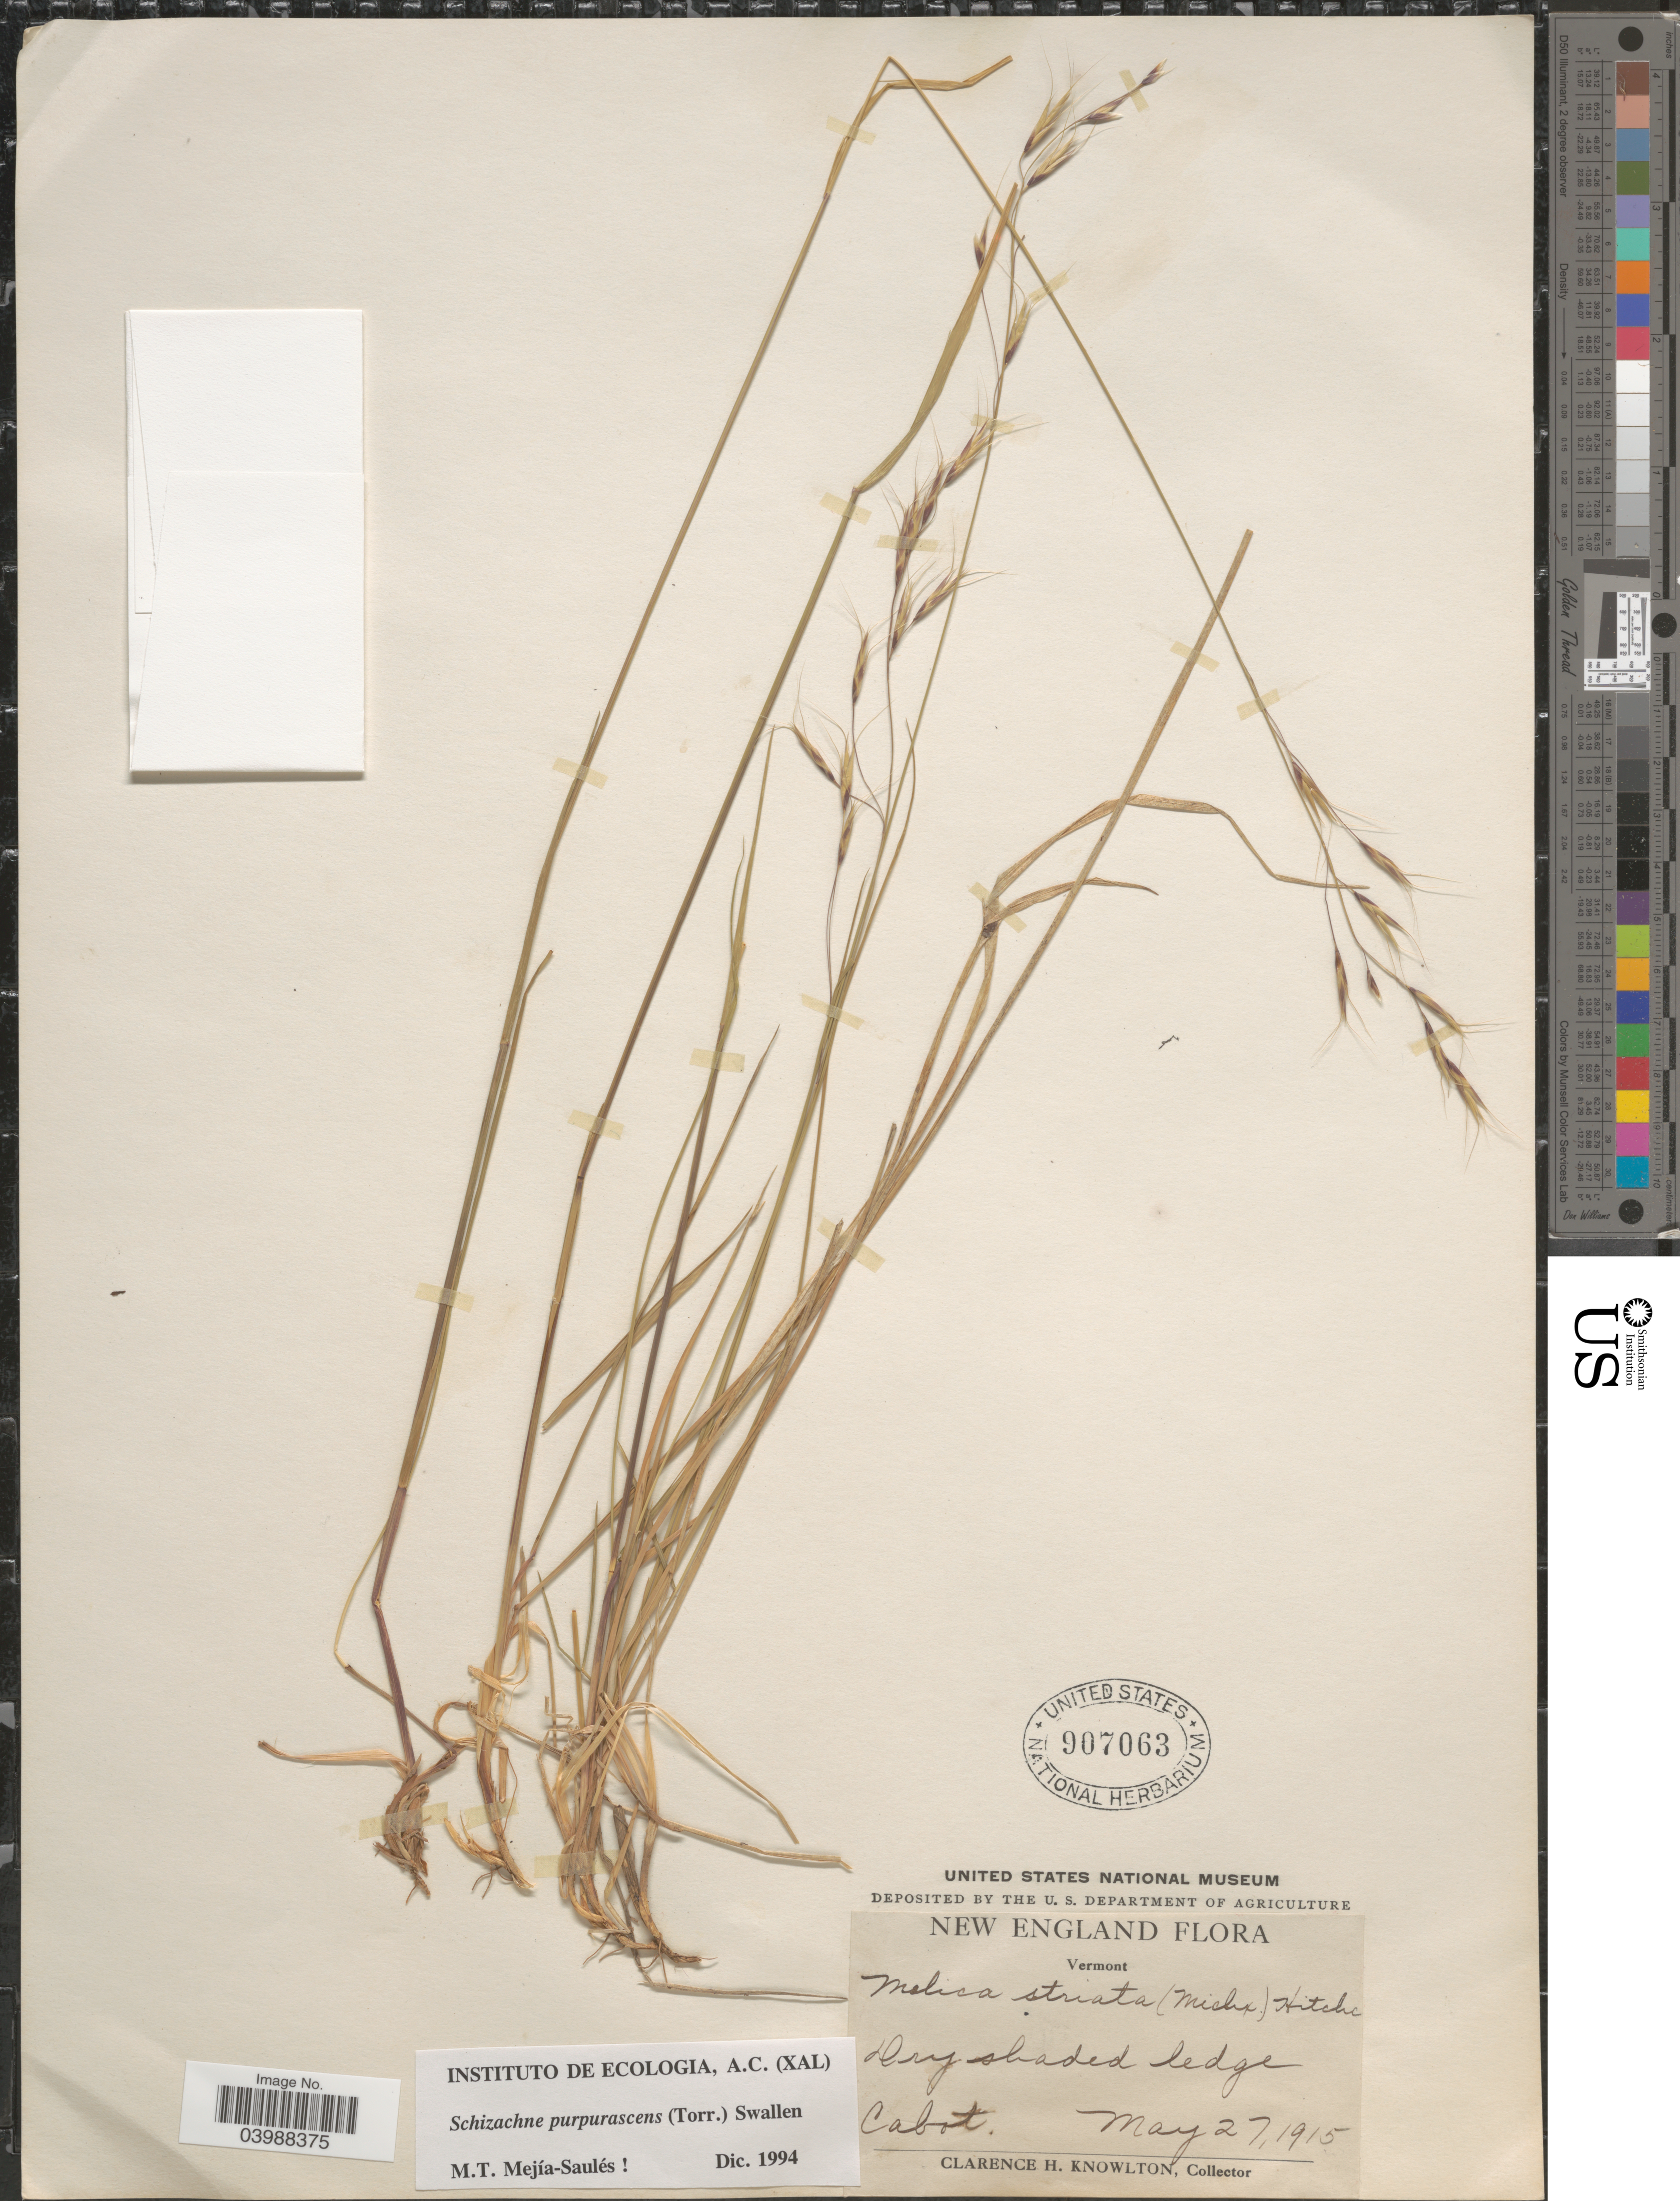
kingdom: Plantae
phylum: Tracheophyta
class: Liliopsida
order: Poales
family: Poaceae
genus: Schizachne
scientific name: Schizachne purpurascens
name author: (Torr.) Swallen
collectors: C. H. Knowlton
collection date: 1915-05-27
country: United States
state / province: Vermont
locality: New England. Dry shaded ledge Cabot.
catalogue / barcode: US 907063